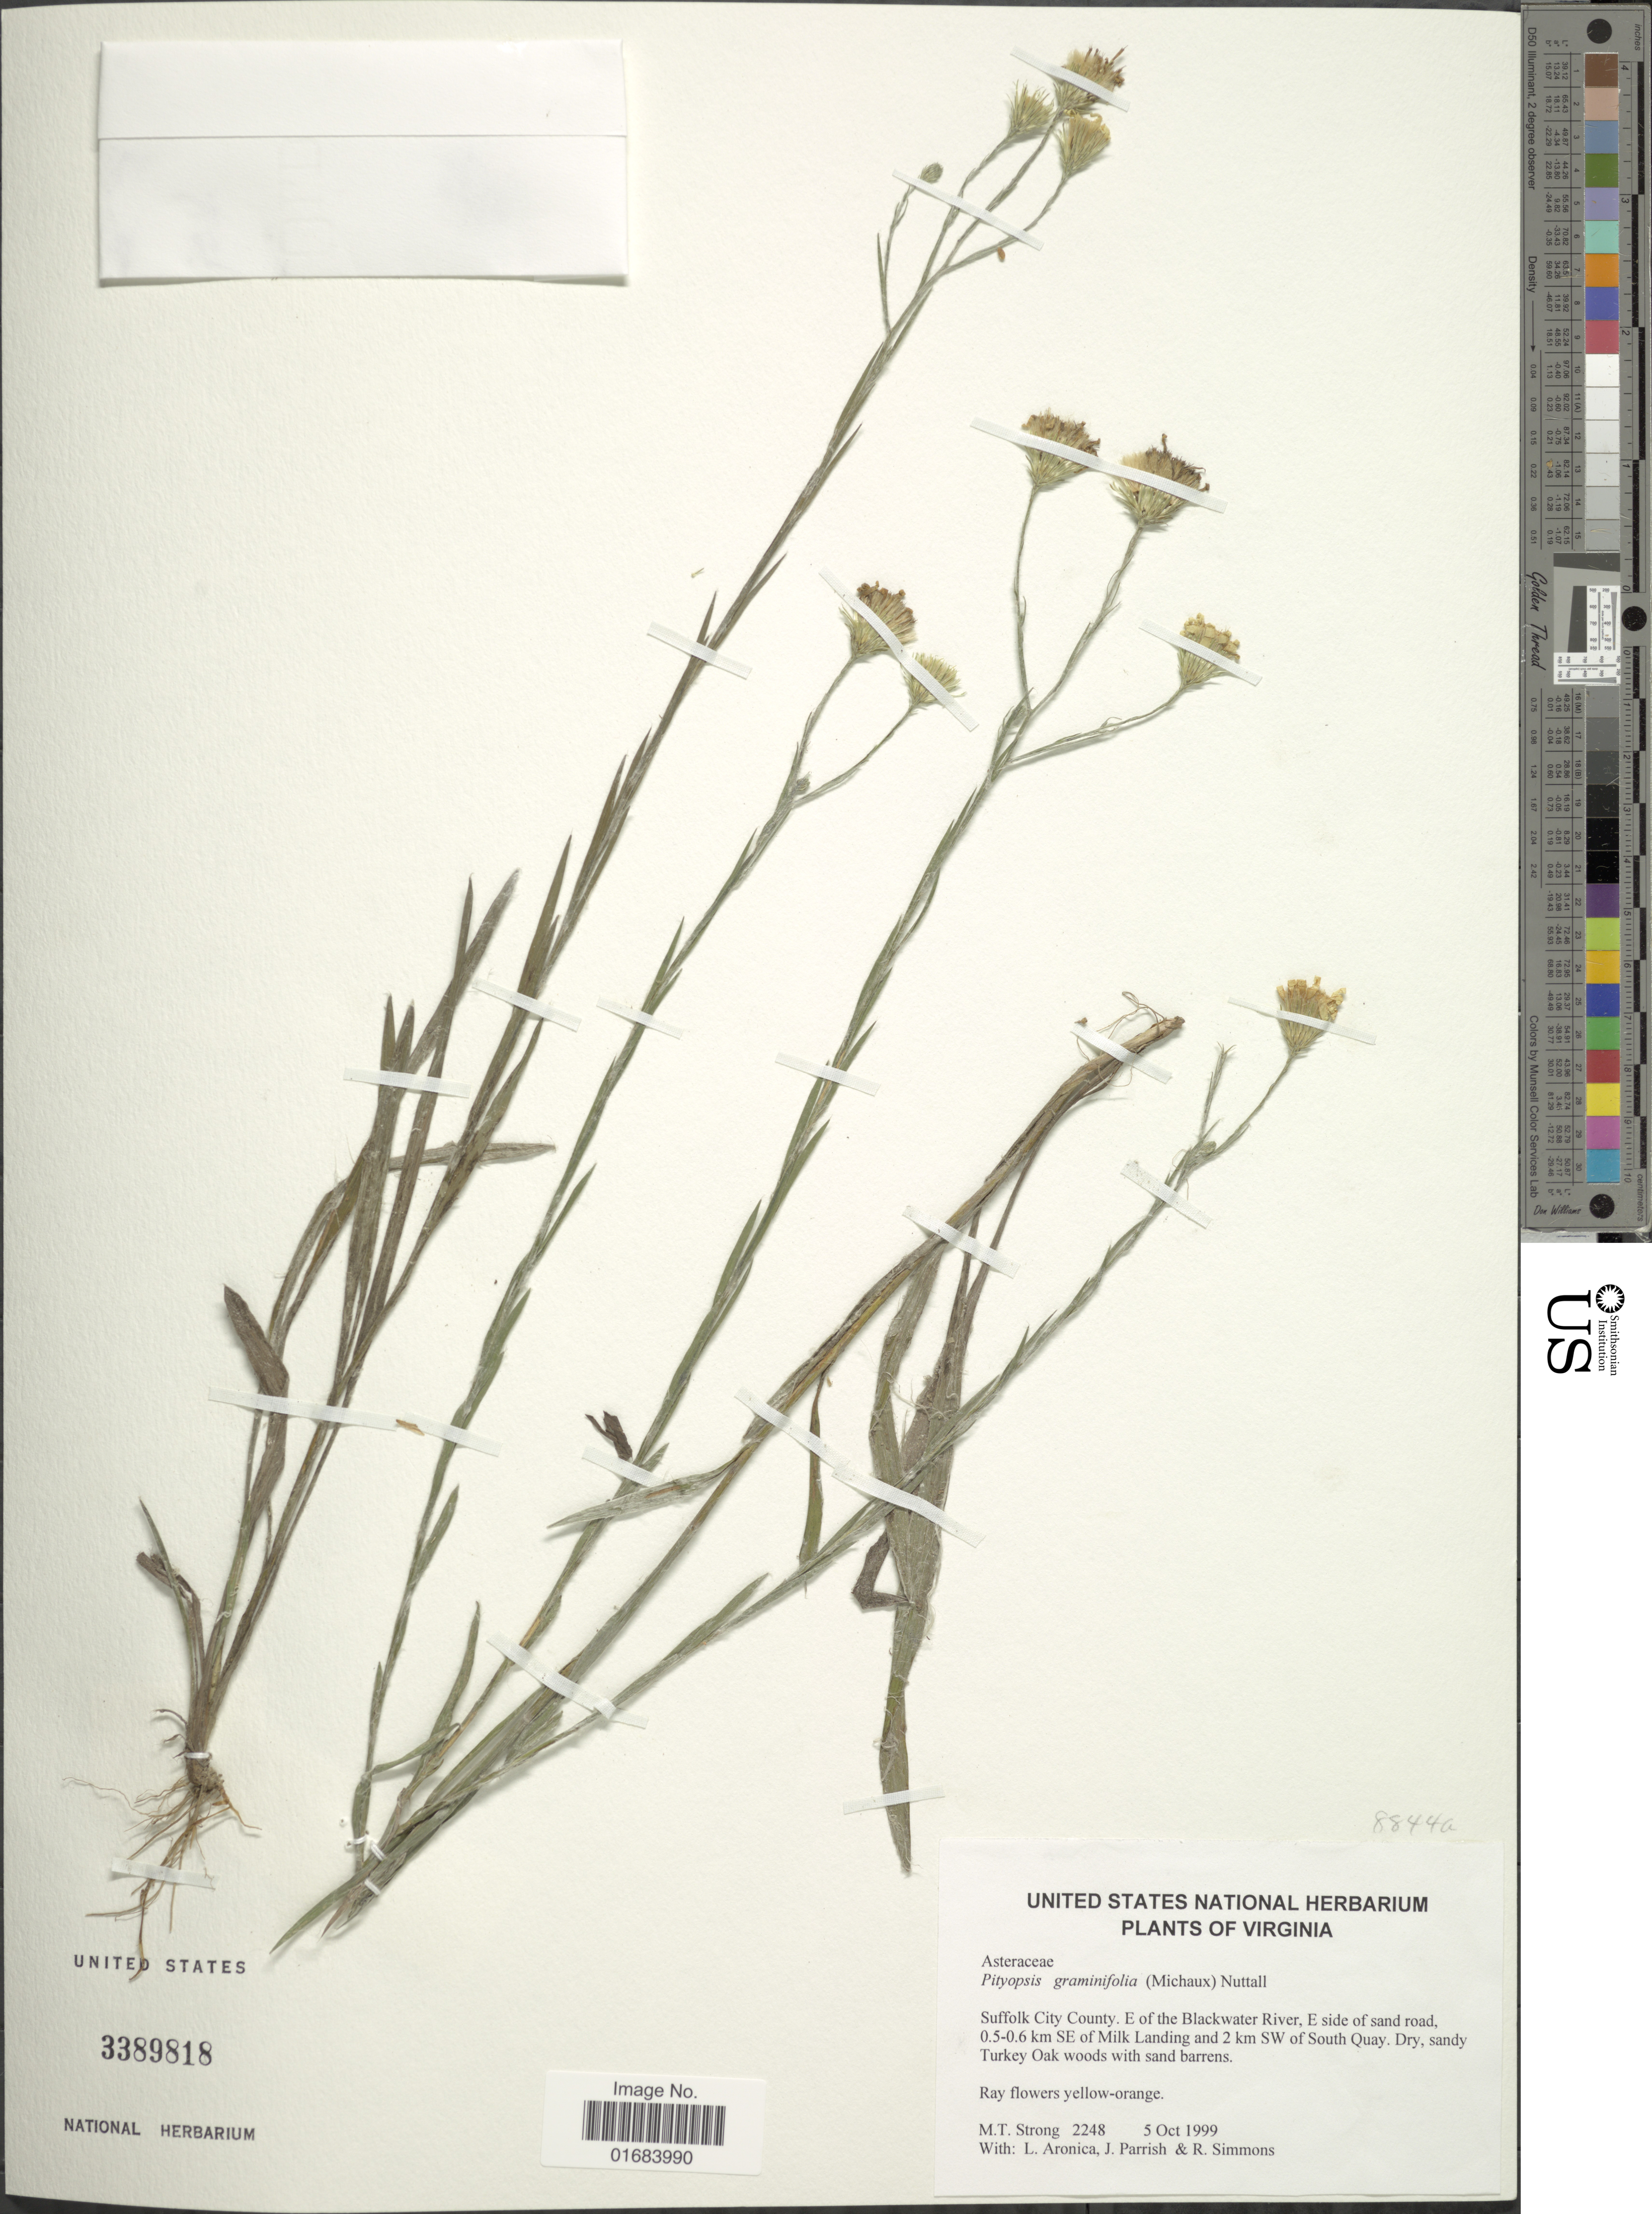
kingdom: Plantae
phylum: Tracheophyta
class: Magnoliopsida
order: Asterales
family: Asteraceae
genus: Pityopsis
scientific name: Pityopsis graminifolia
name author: (Michx.) Nutt.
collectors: M. T. Strong, L. Aronica, J. Parrish & R. Simmons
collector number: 2248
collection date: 1999-10-05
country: United States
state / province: Virginia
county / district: City of Suffolk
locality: Suffolk City County. E of the Blackwater River, E side of sand road, 0.5-0.6 km SSE of Milk Landing and 2 km SW of South Quay.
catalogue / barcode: US 3389818